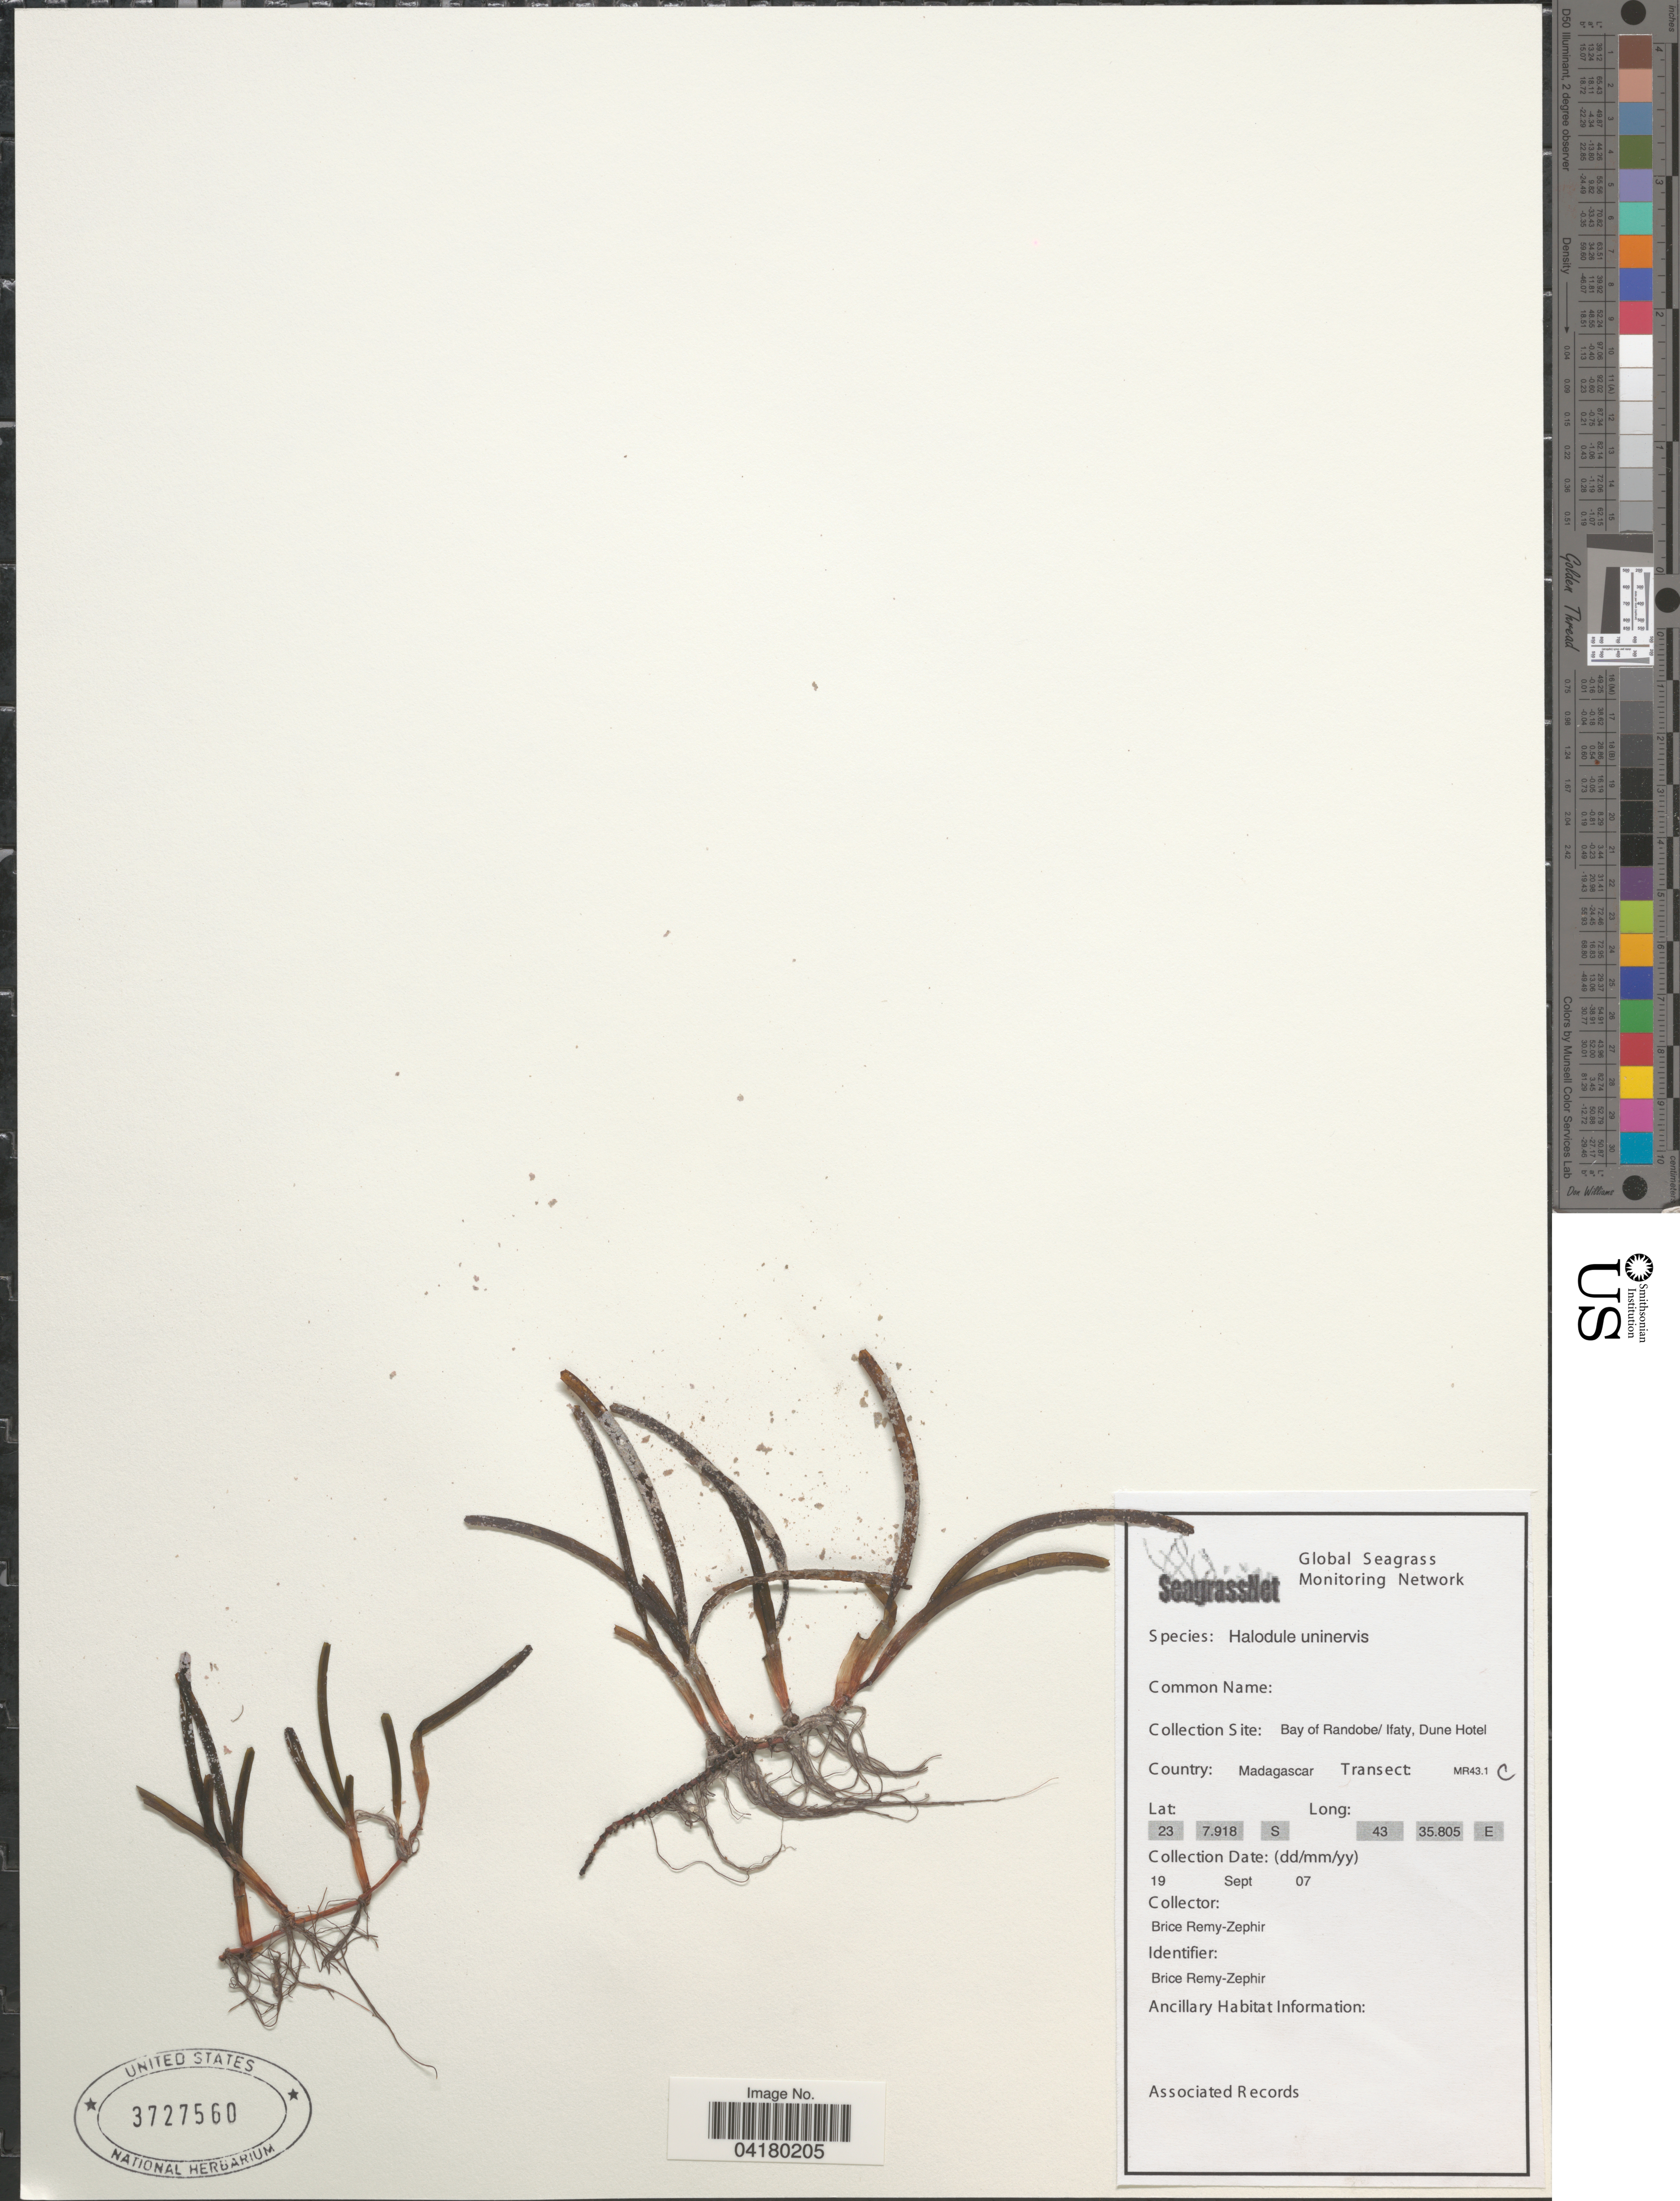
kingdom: Plantae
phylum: Tracheophyta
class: Liliopsida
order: Alismatales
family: Cymodoceaceae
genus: Halodule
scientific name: Halodule uninervis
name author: (Forssk.) Asch.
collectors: B. Remy-Zephir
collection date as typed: Transcribed d/m/y: 19/9/7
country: Madagascar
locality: Bay of Randobe/ Ifaty, Dune Hotel. Transect: MR43.1 C.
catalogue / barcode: US 3727560